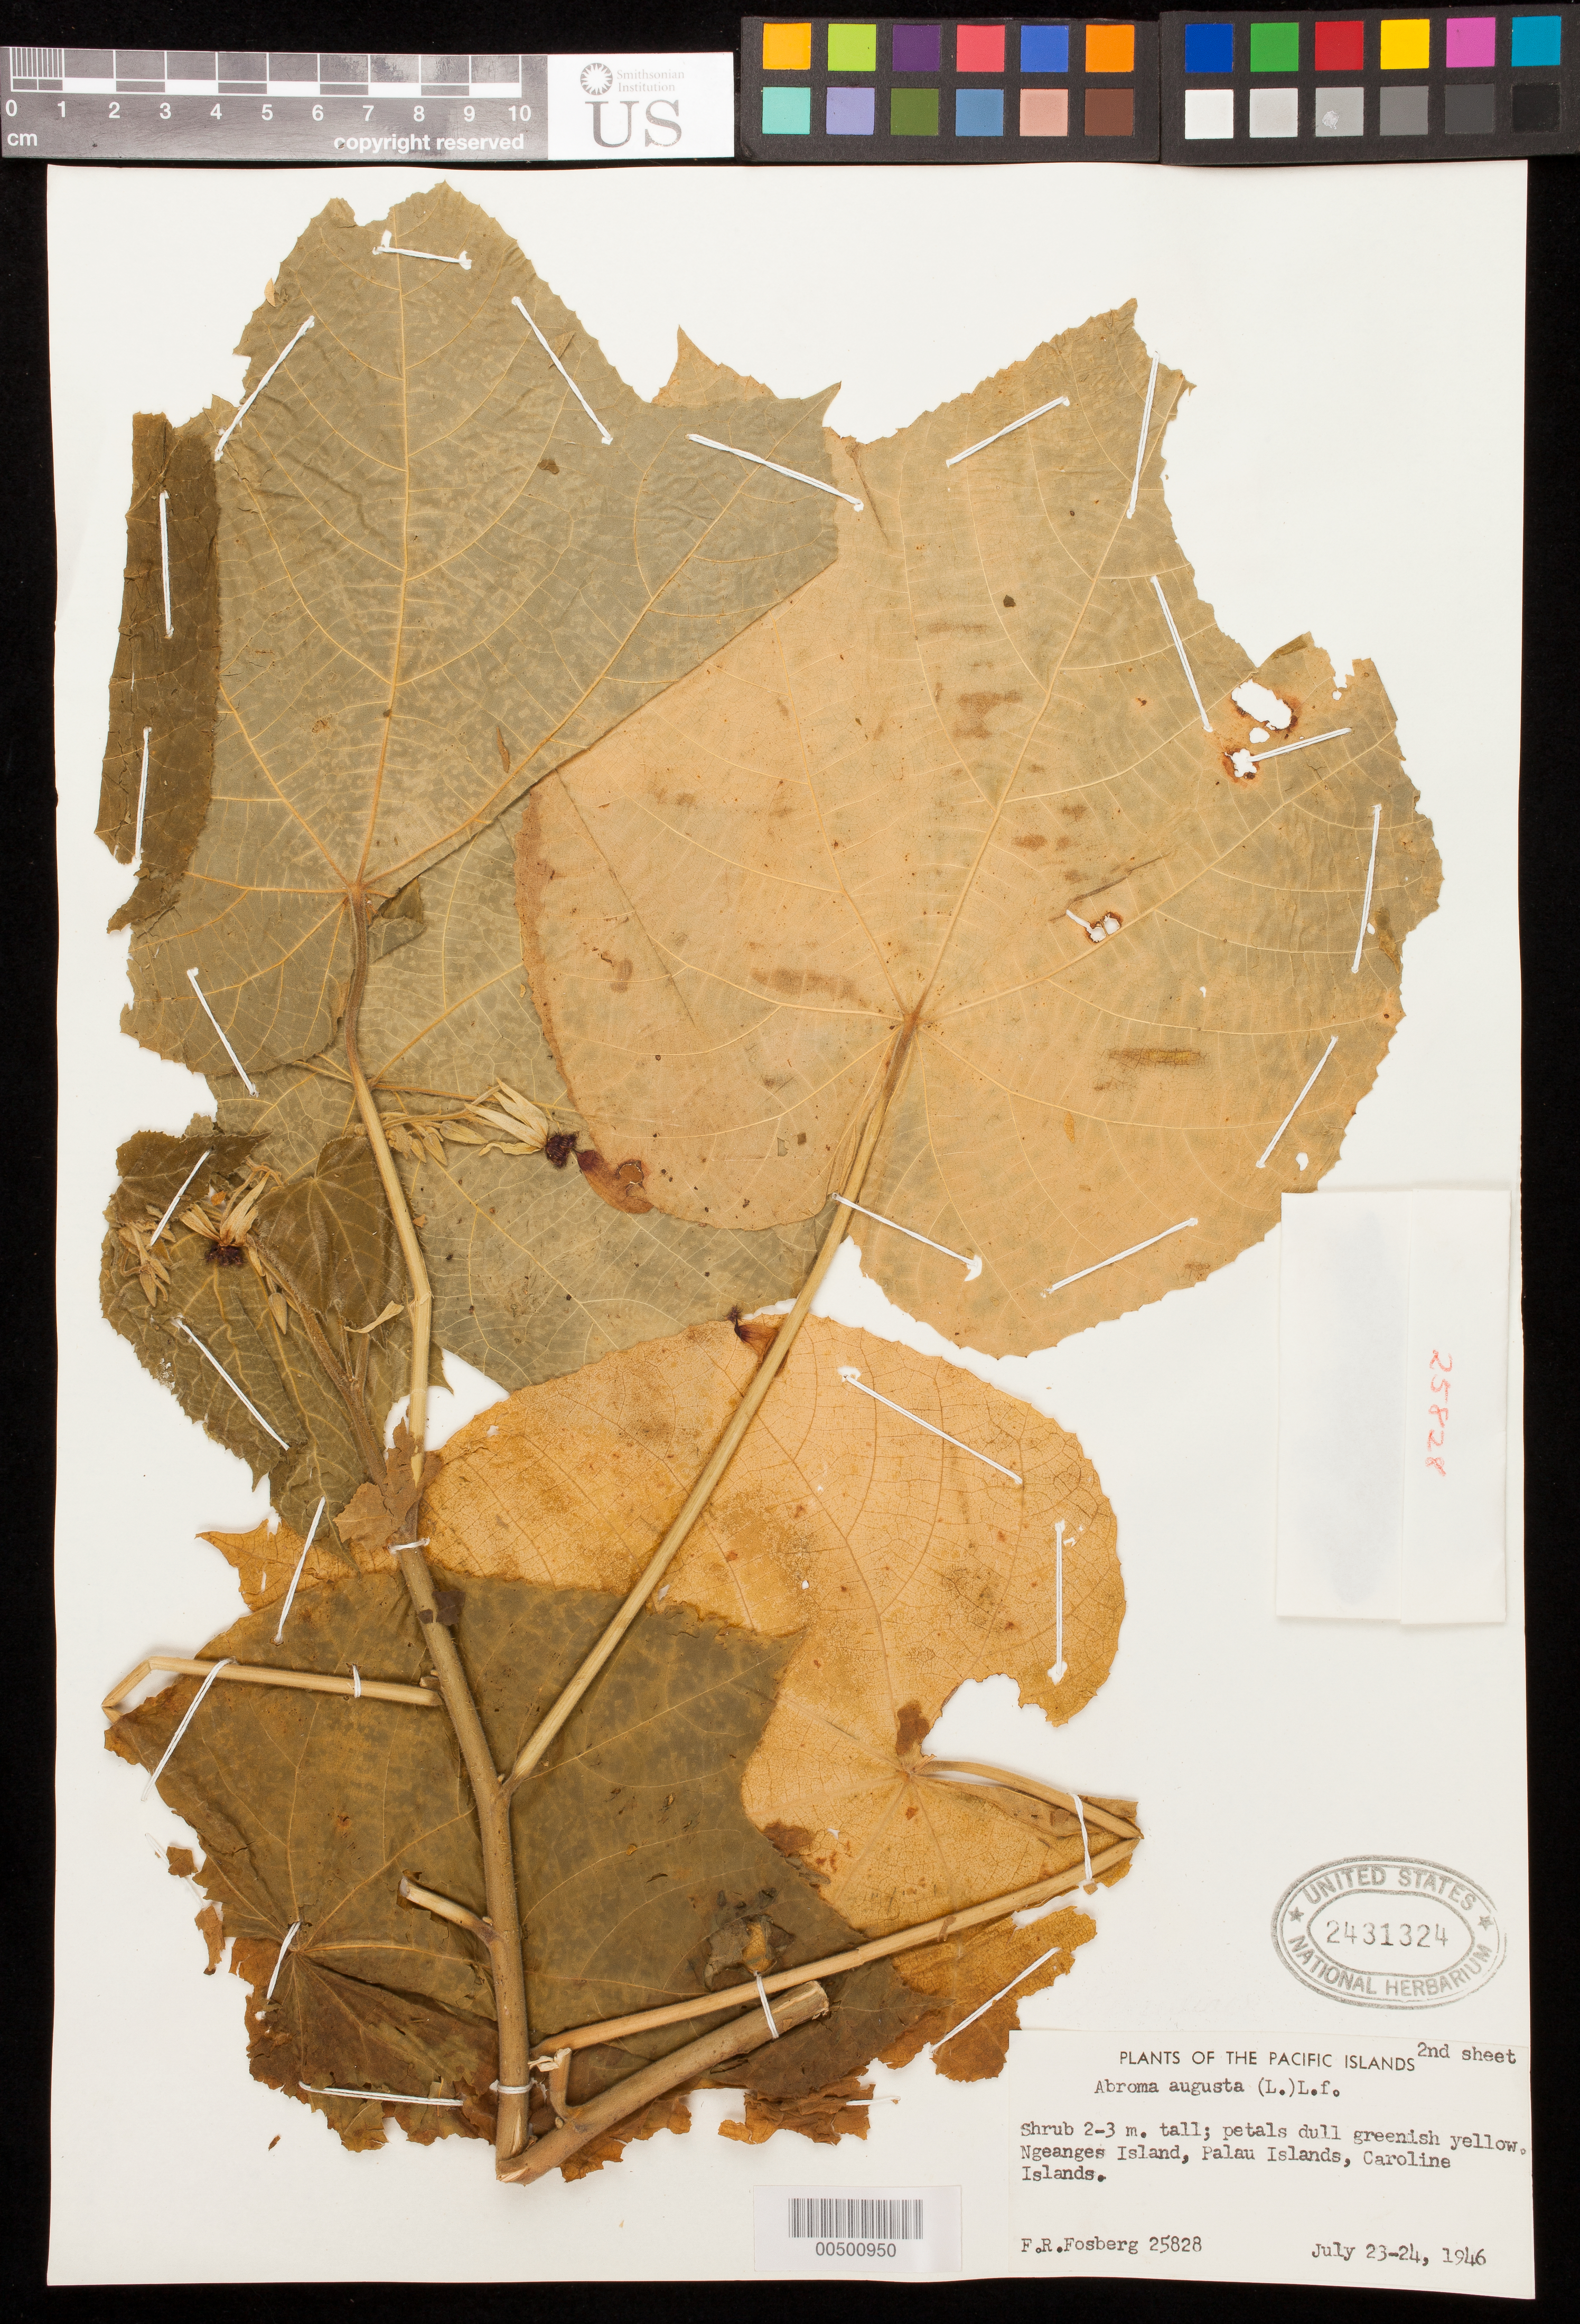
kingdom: Plantae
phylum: Tracheophyta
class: Magnoliopsida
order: Malvales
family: Malvaceae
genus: Abroma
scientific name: Abroma augusta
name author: (L.) L. f.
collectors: F. R. Fosberg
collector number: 25828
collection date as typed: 23 Jul 1946 to 24 Jul 1946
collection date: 1946-07-23/1946-07-24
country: Palau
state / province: Koror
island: Ngeanges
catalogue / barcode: US 2431324